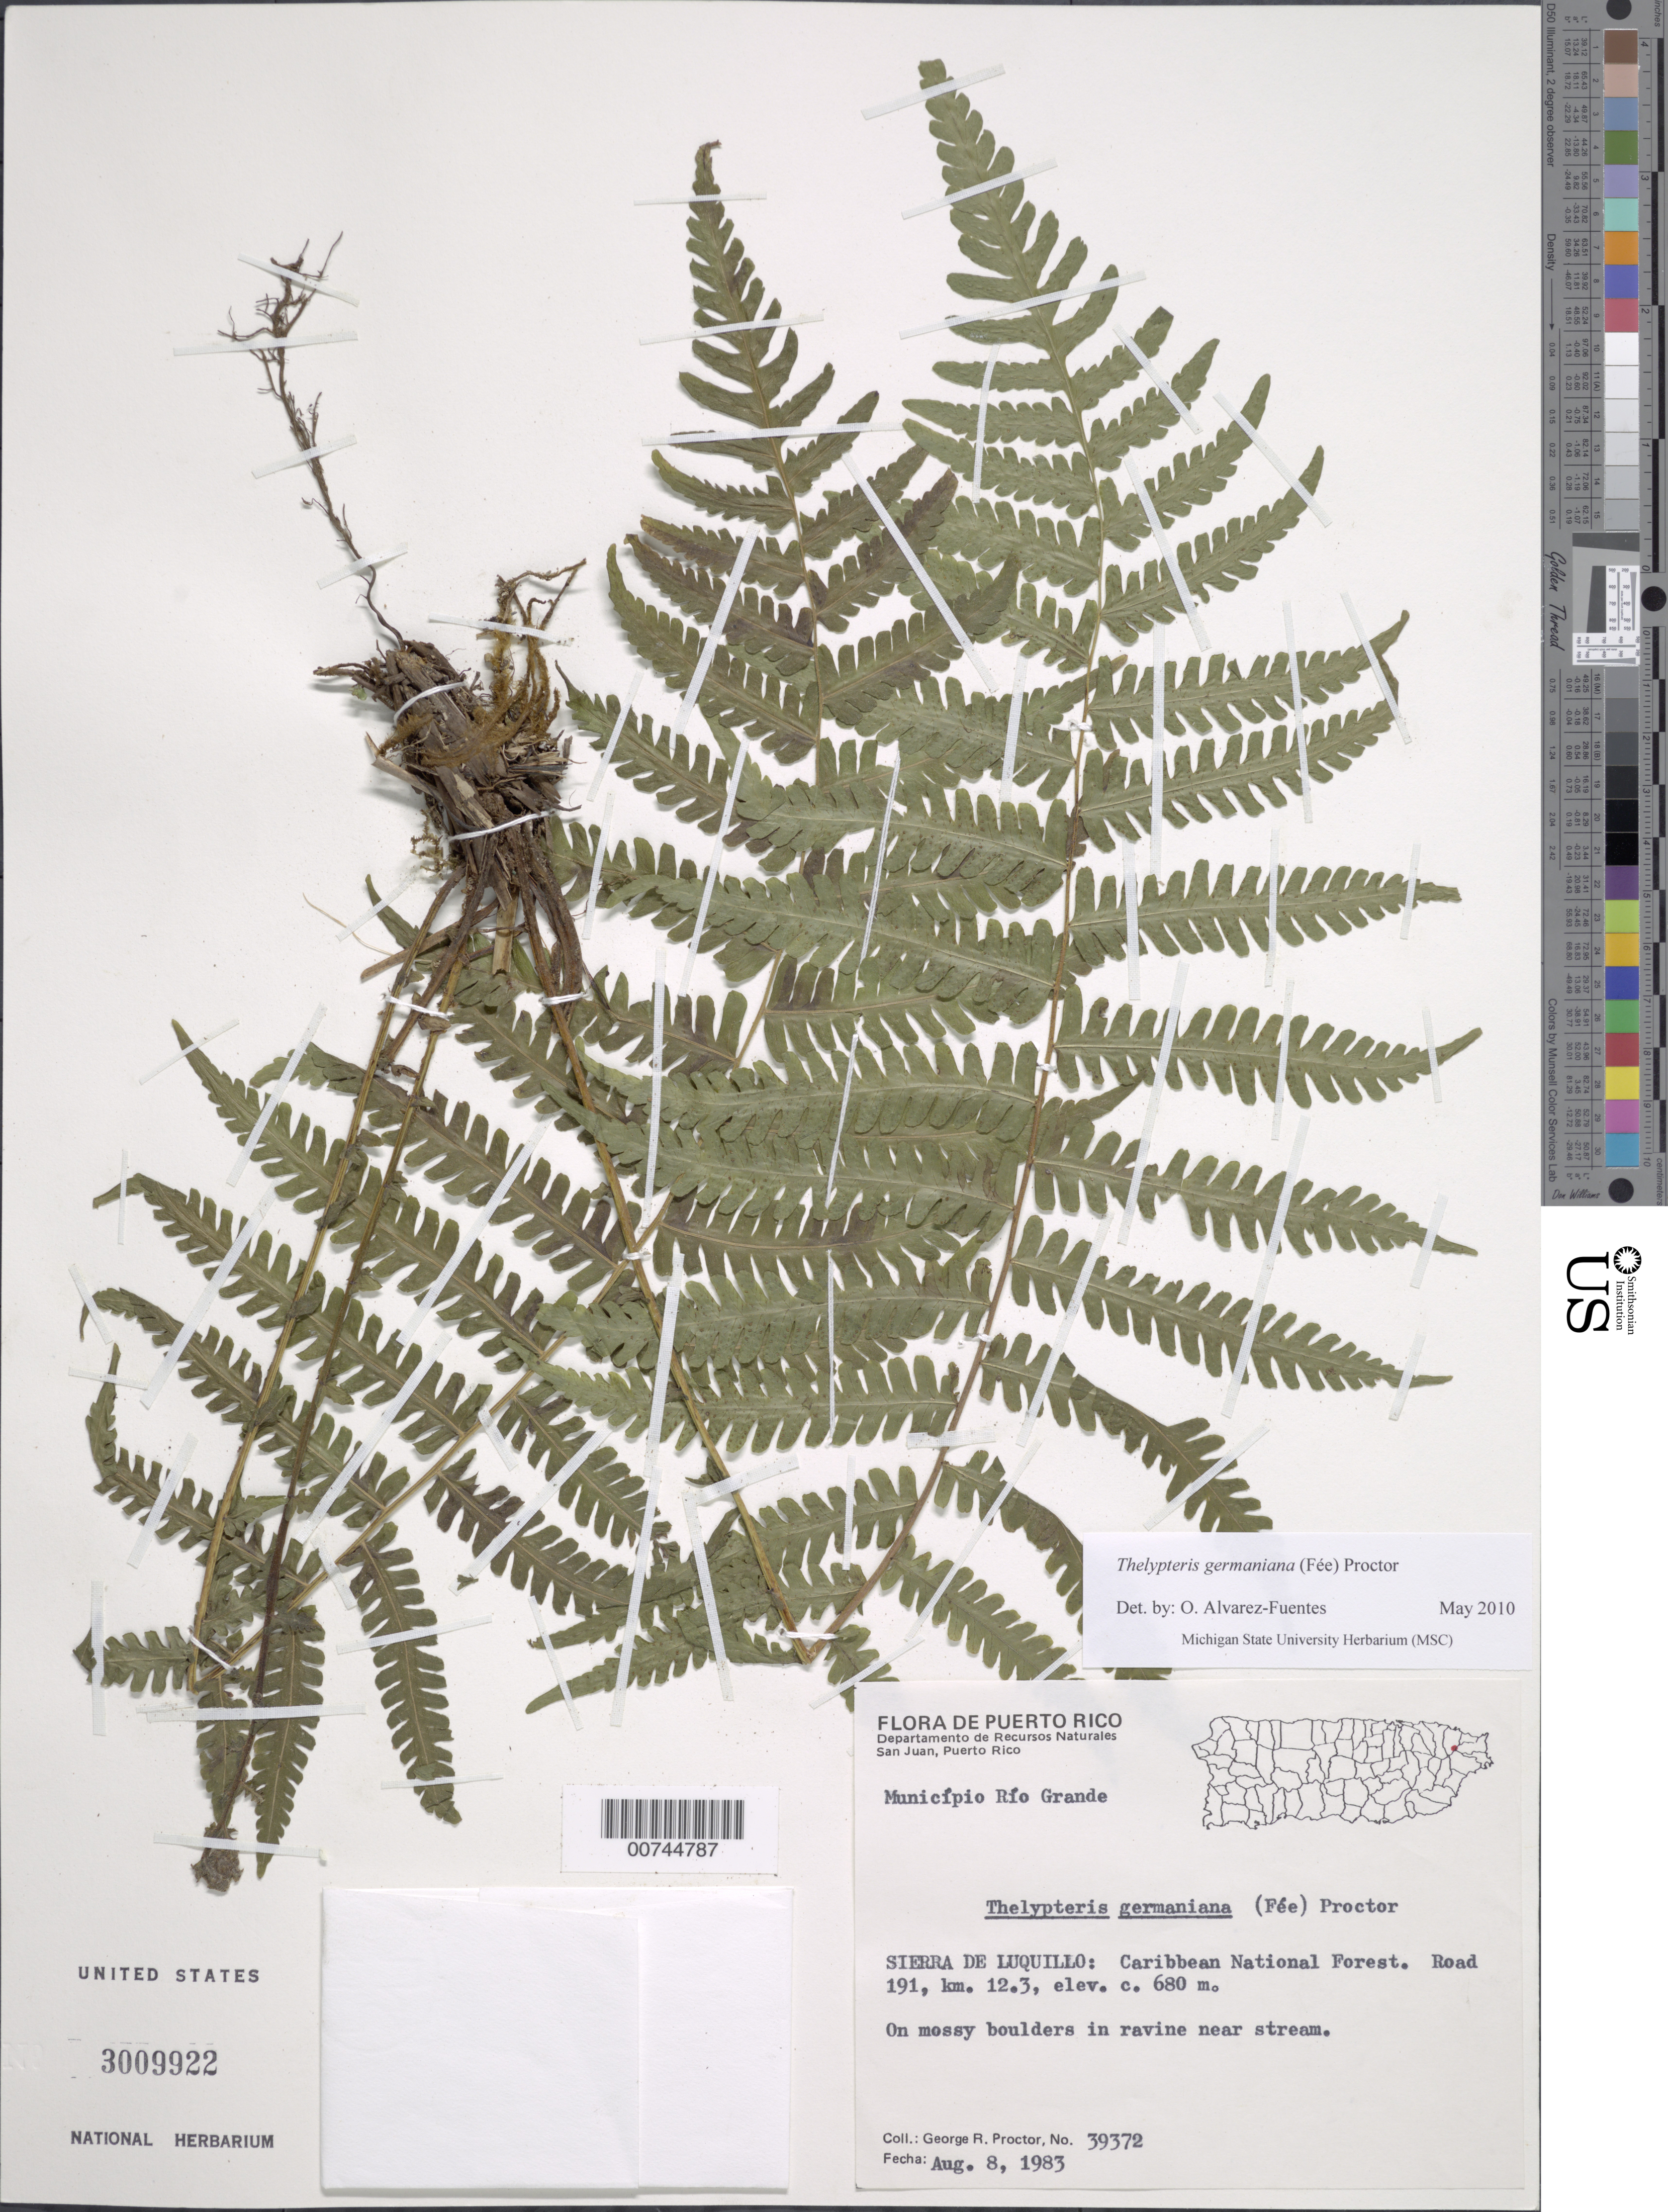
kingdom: Plantae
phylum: Tracheophyta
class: Polypodiopsida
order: Polypodiales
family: Thelypteridaceae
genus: Amauropelta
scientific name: Amauropelta germaniana (Fée) comb. nov., ined. 2015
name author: (Fée)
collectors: G. R. Proctor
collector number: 39372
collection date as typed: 08 Aug 1983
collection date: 1983-08-08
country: Puerto Rico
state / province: Río Grande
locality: Sierra de Luquillo: Caribbean National Forest. Road 191, km 12.3. Municipio Rio Grande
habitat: On mossy boulders in ravine near stream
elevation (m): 680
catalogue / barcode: US 3009922